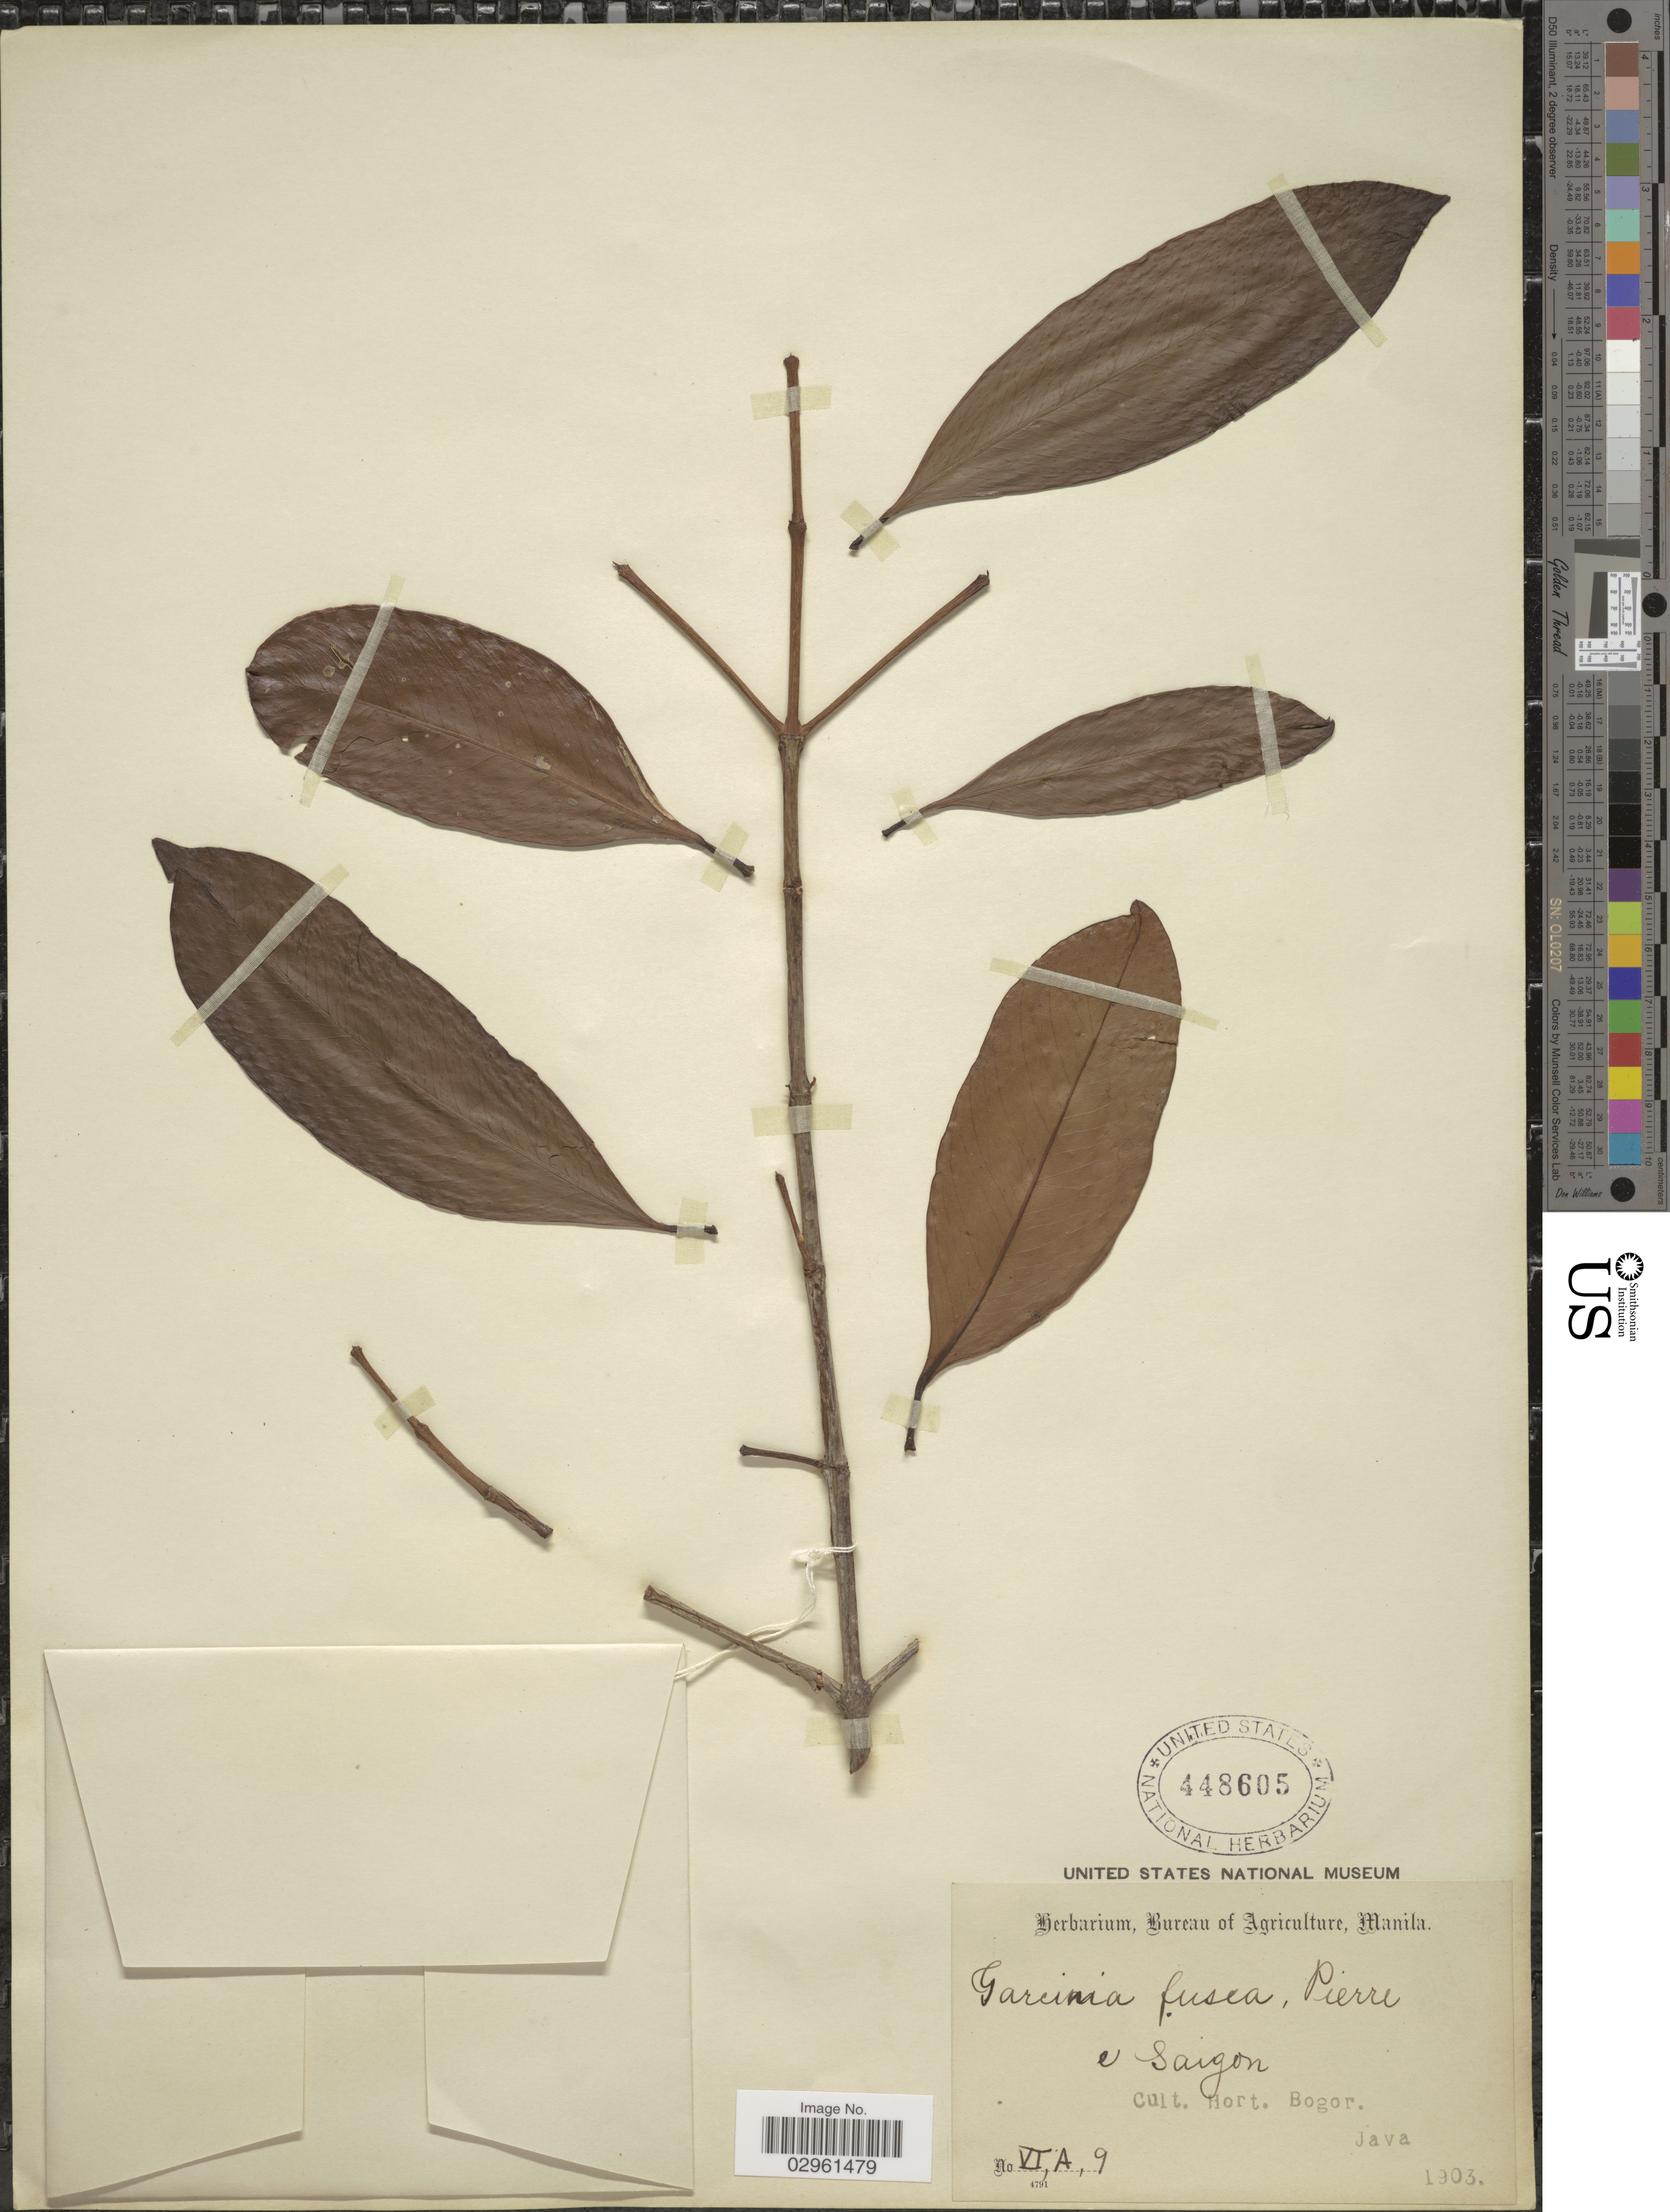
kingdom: Plantae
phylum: Tracheophyta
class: Magnoliopsida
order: Malpighiales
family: Clusiaceae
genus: Garcinia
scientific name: Garcinia fusca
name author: Pierre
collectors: Ex herb. Bureau of Agriculture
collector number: VI,A,9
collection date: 1903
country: Indonesia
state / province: Java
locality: E Saigon, Cult. Hort. Bogor.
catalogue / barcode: US 448605